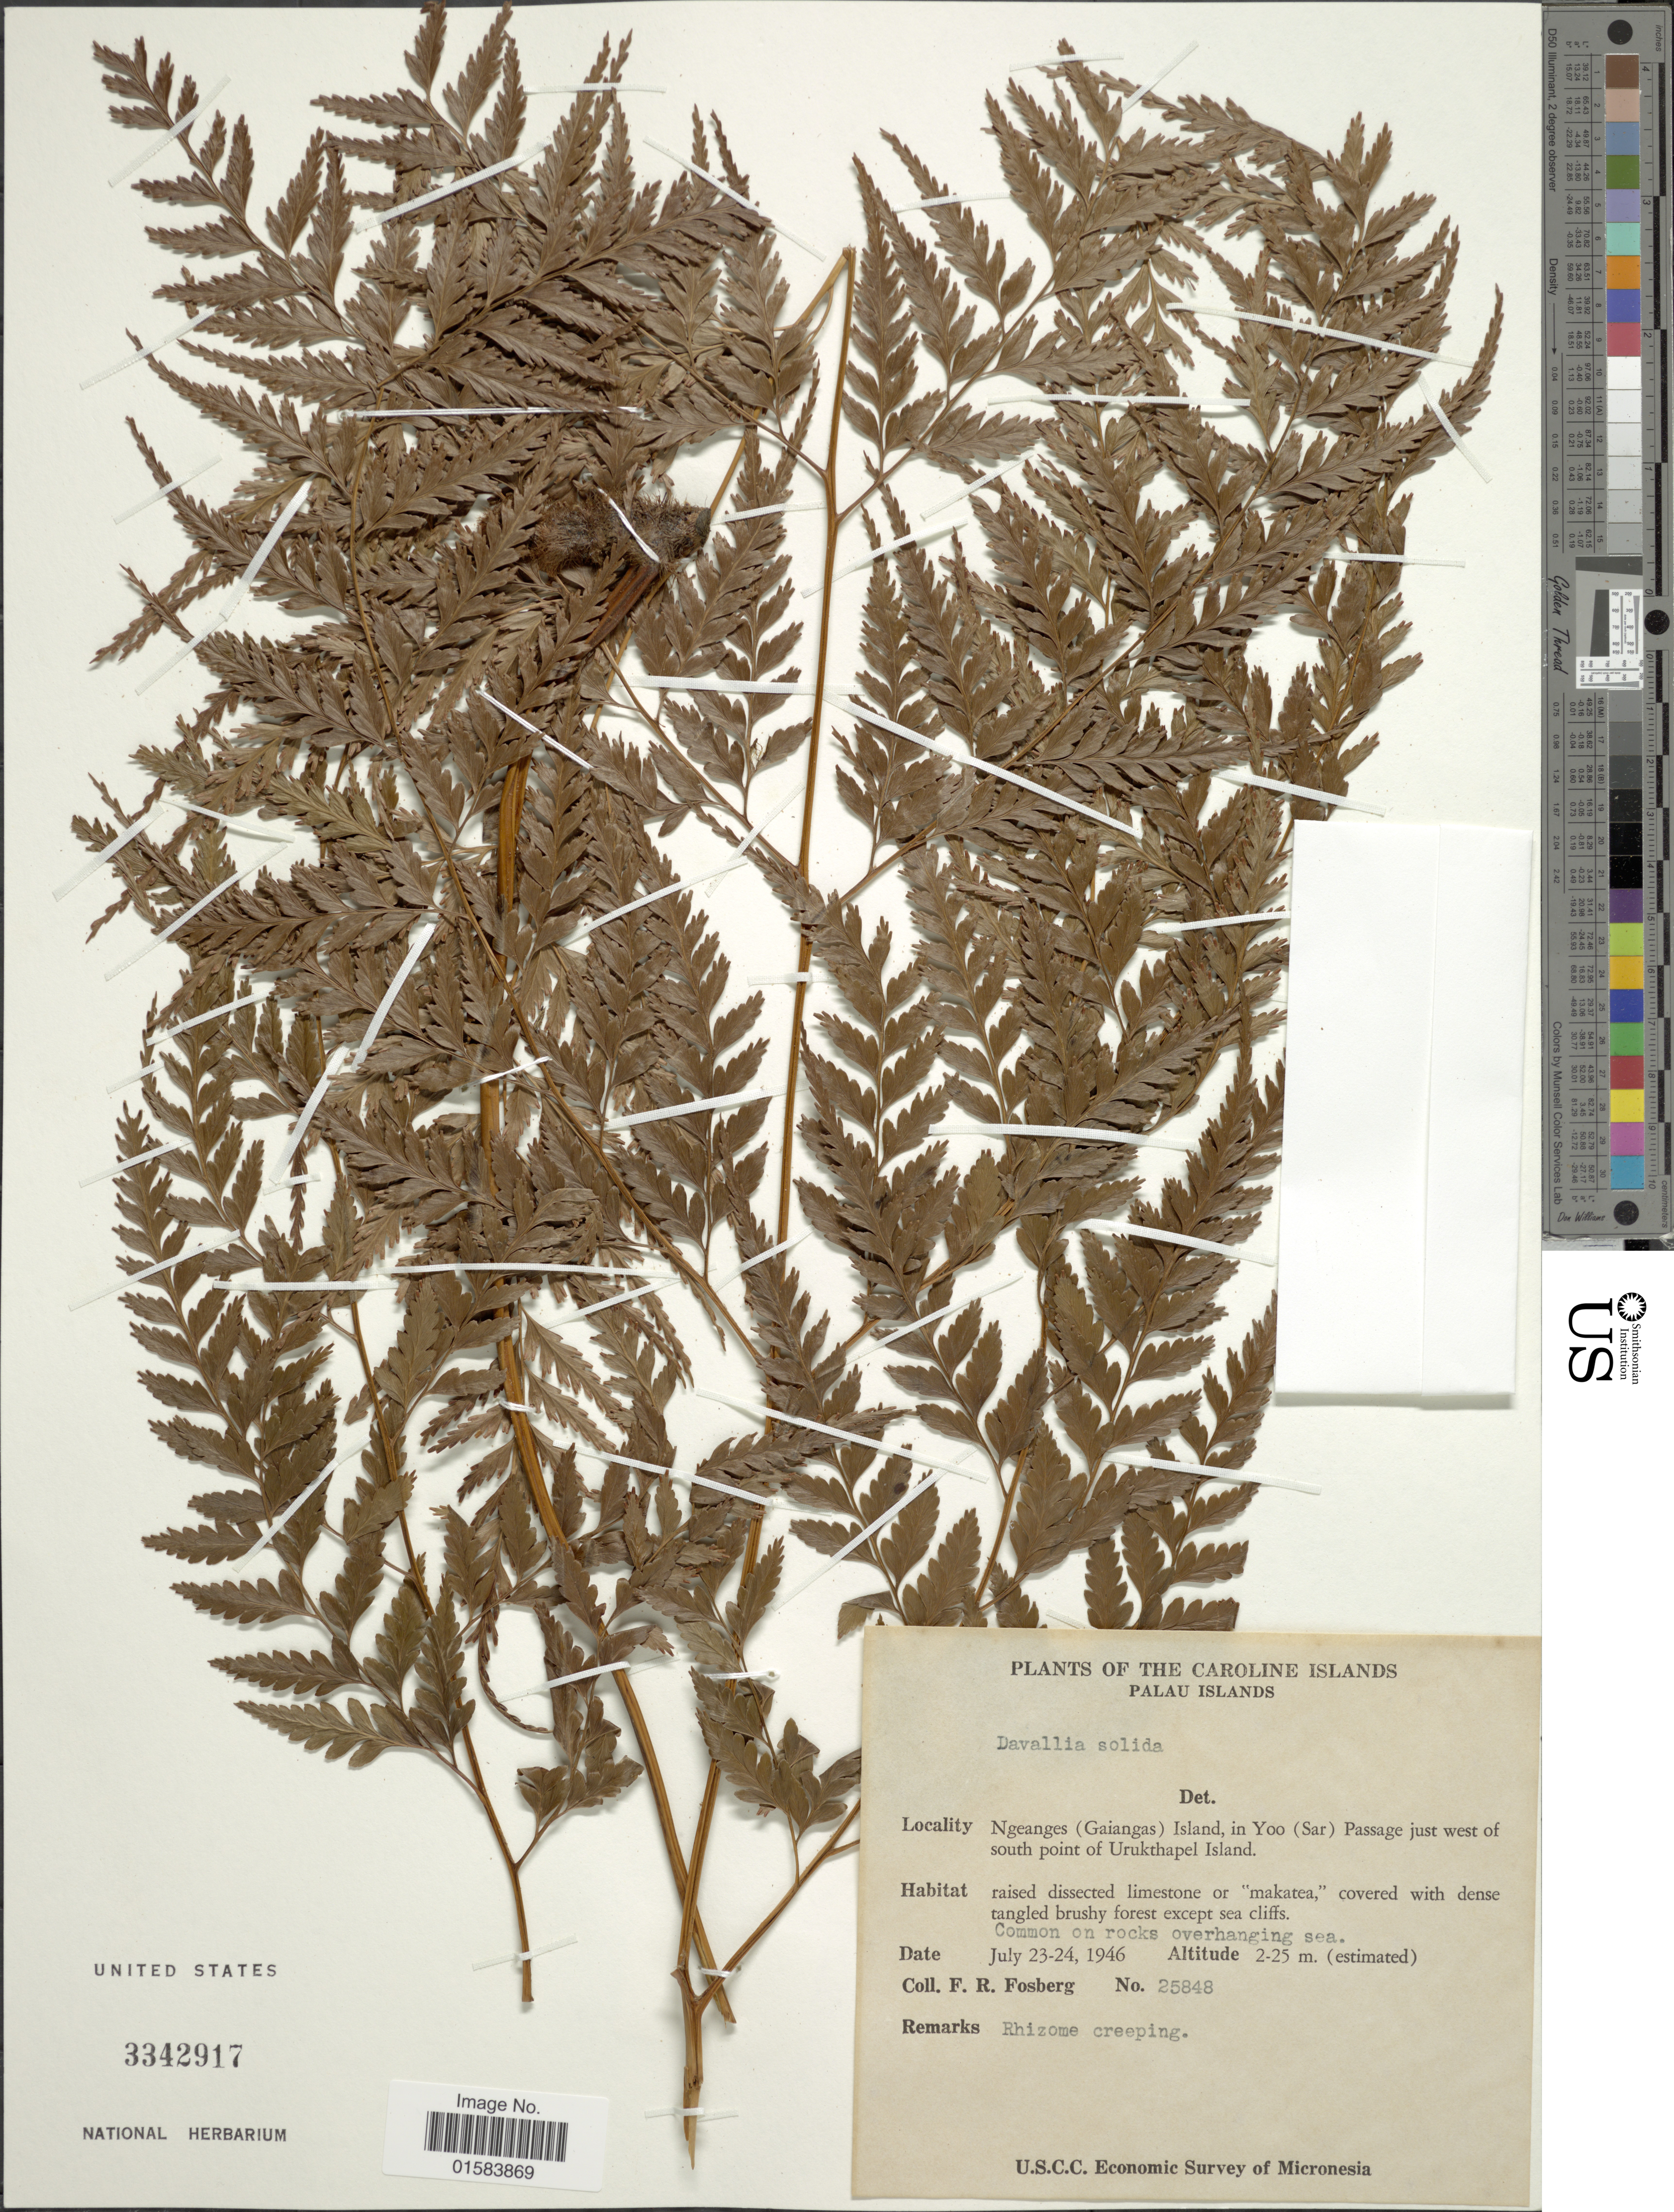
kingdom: Plantae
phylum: Tracheophyta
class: Polypodiopsida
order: Polypodiales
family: Davalliaceae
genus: Davallia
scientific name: Davallia solida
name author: (G. Forst.) Sw.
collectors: F. R. Fosberg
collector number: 25848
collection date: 1946-07-23/1946-07-24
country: Palau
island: Ngeanges (Gaiangas)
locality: Palau Islands, Ngeanges (Gaiangas) Island, in Yoo (Sar) Passage just west of south point of Urukthapel Island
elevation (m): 2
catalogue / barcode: US 3342917